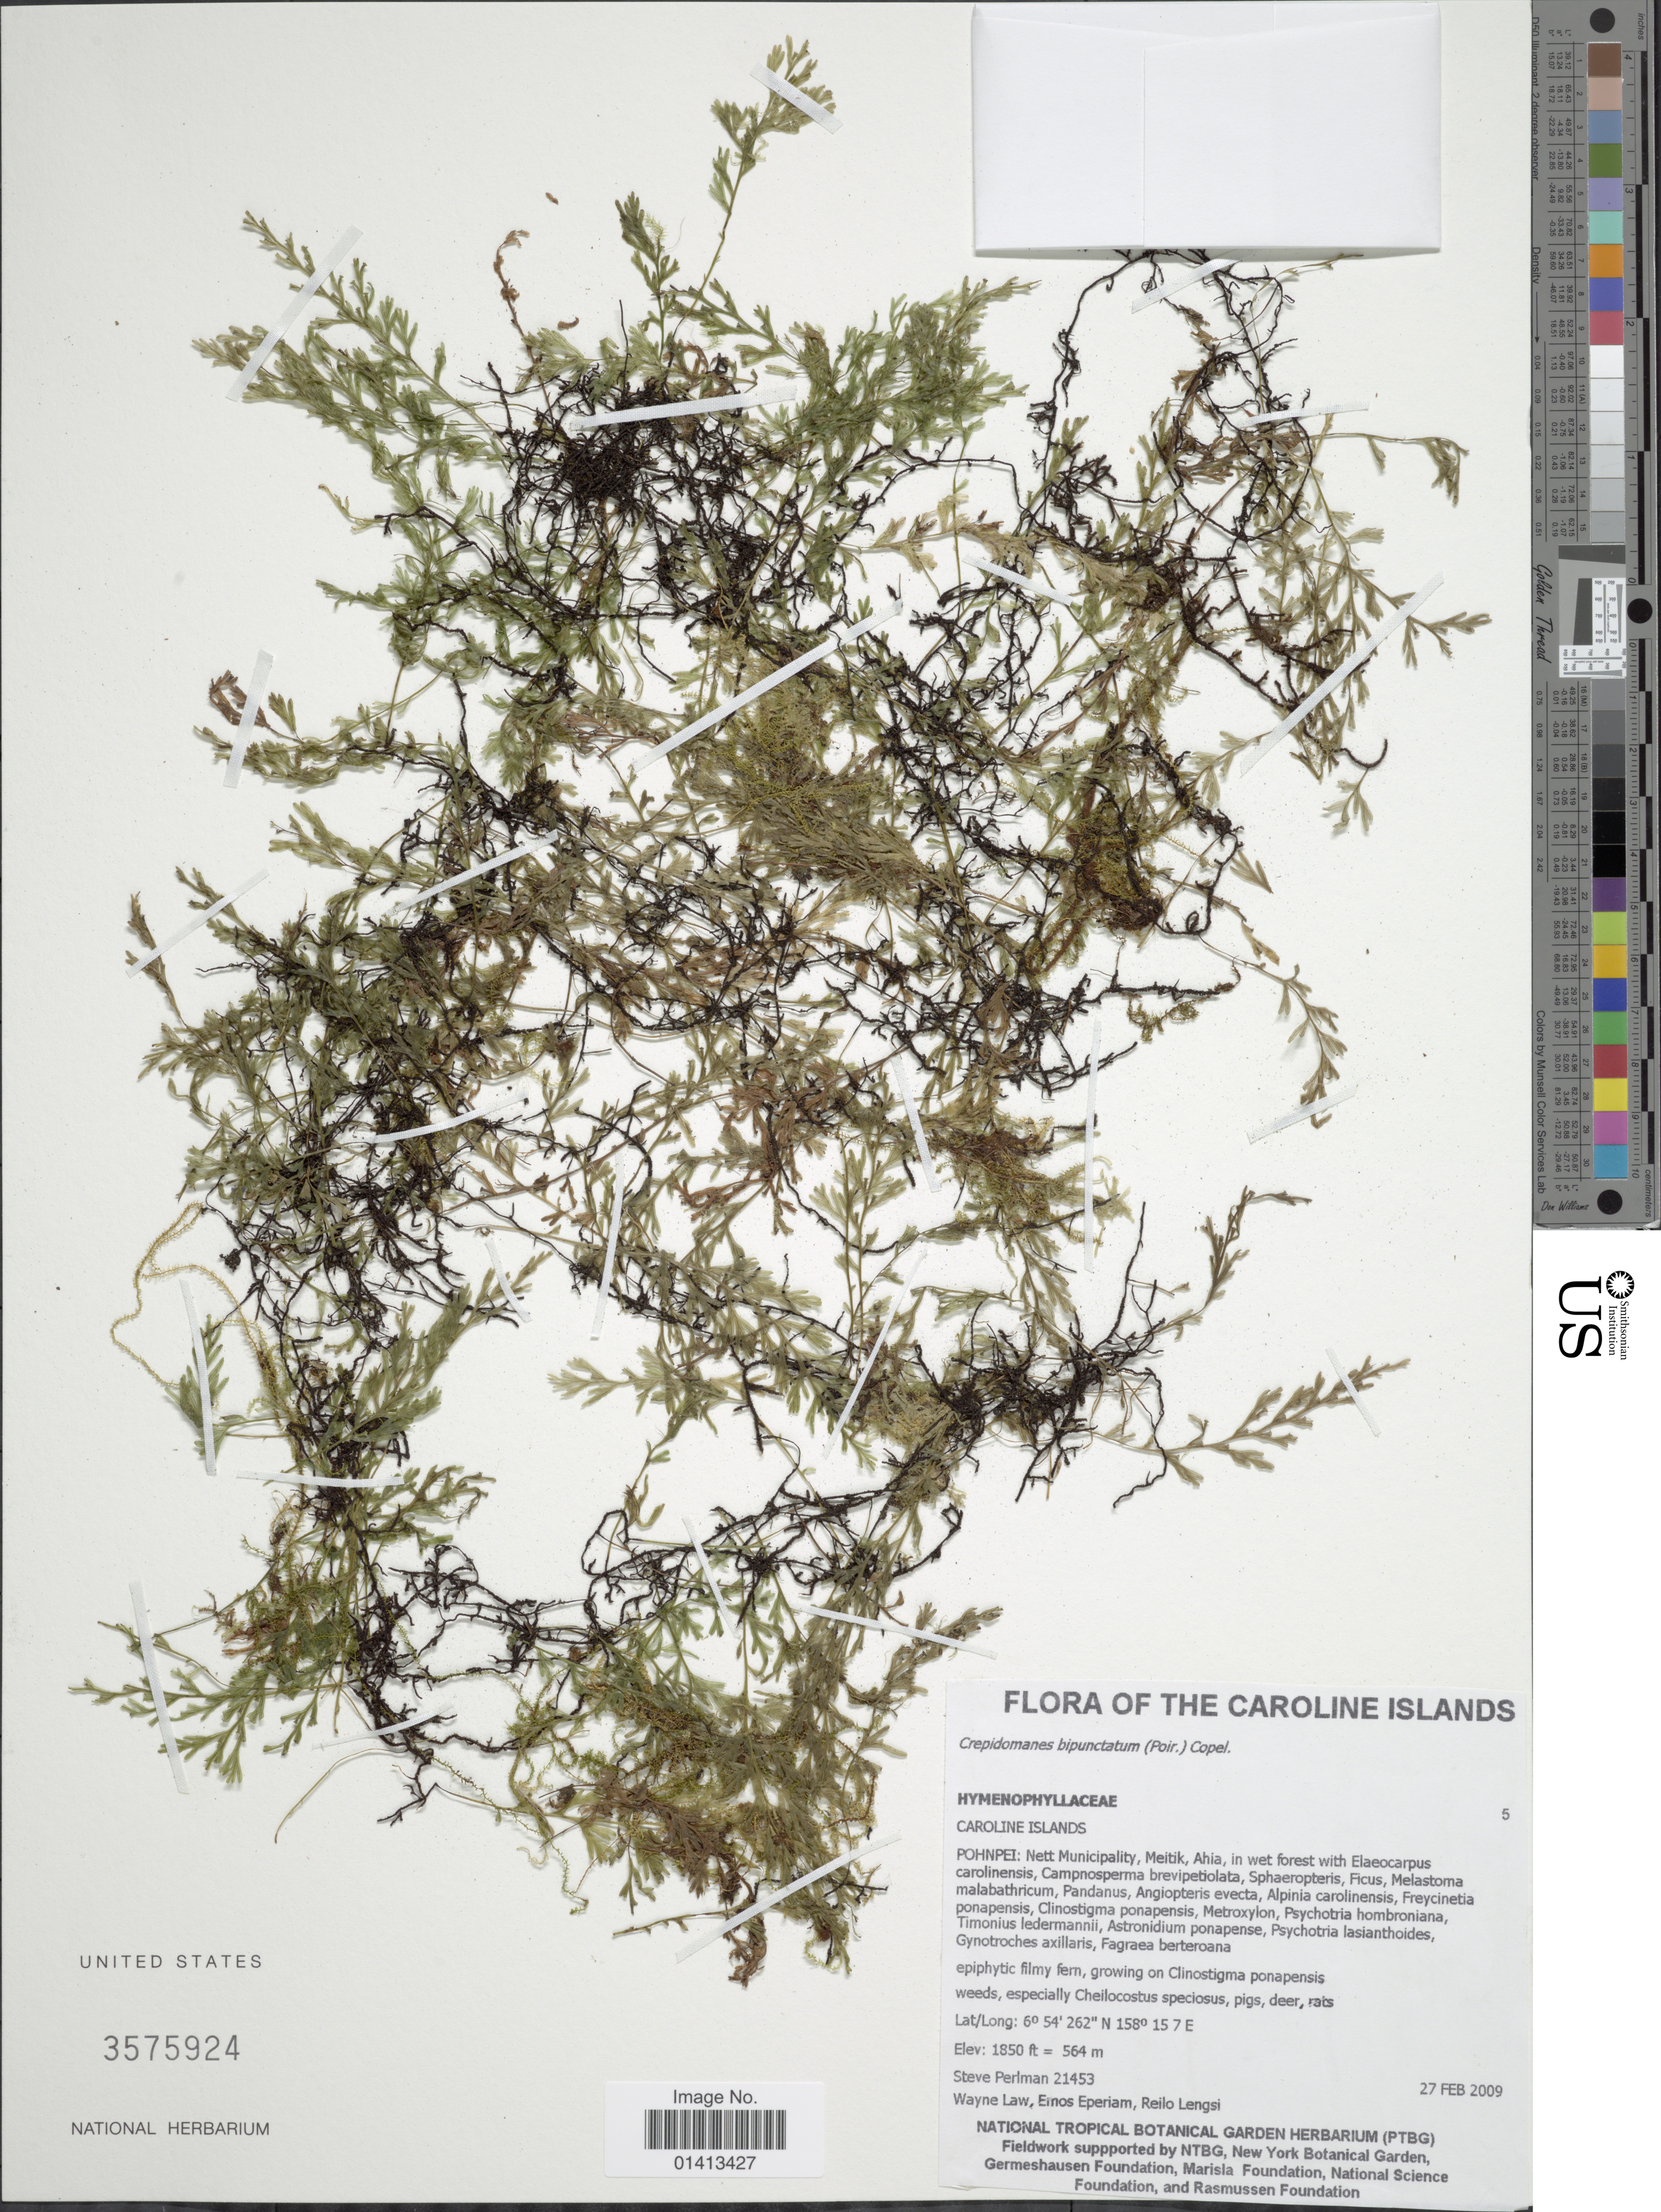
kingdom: Plantae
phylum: Tracheophyta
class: Polypodiopsida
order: Hymenophyllales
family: Hymenophyllaceae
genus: Crepidomanes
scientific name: Crepidomanes bipunctatum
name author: (Poir.) Copel.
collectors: S. Perlman, W. Law, P. Eperiam & R. Lengsi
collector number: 21453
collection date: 2009-02-27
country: Micronesia, Federated States of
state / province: Pohnpei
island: Pohnpei [Ponape]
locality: The Caroline Islands, Nett Municipality, Meitik, Ahia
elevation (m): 564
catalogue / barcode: US 3575924